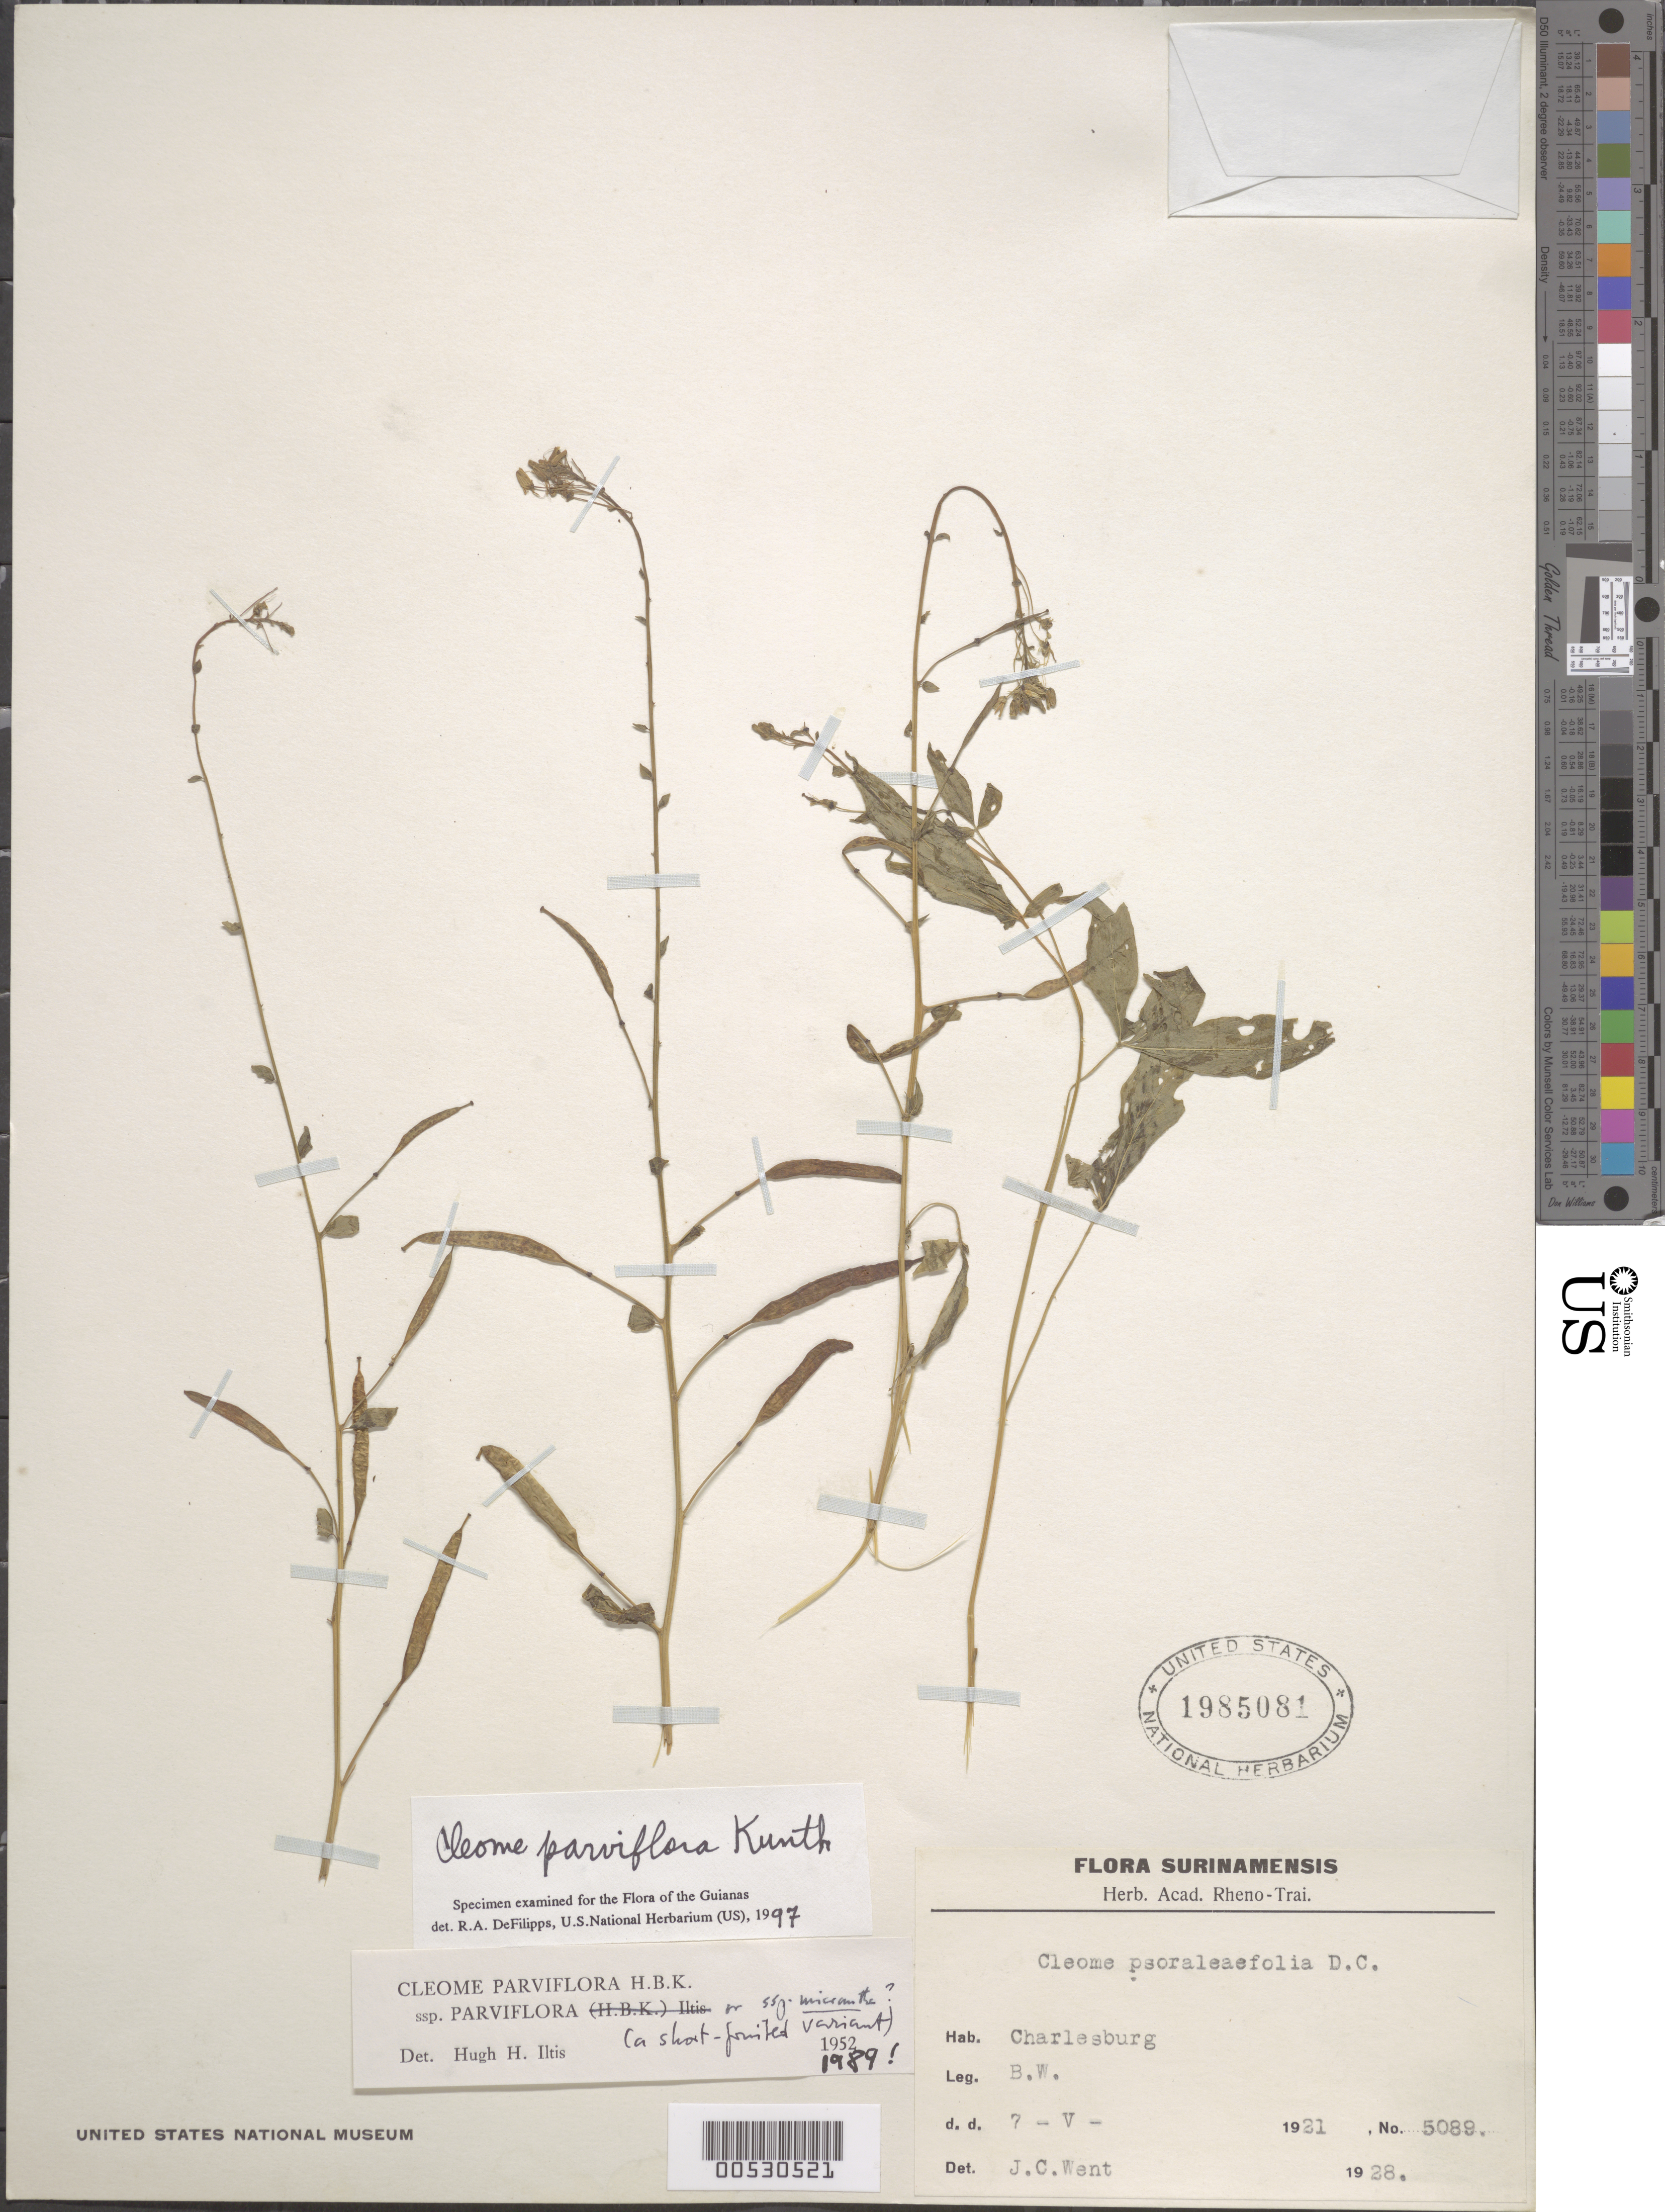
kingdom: Plantae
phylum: Tracheophyta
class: Magnoliopsida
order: Brassicales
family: Cleomaceae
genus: Tarenaya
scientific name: Tarenaya parviflora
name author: (Kunth) Iltis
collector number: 5089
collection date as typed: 7-May-21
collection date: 1921-05-07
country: Suriname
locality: Charlesburg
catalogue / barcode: US 1985081